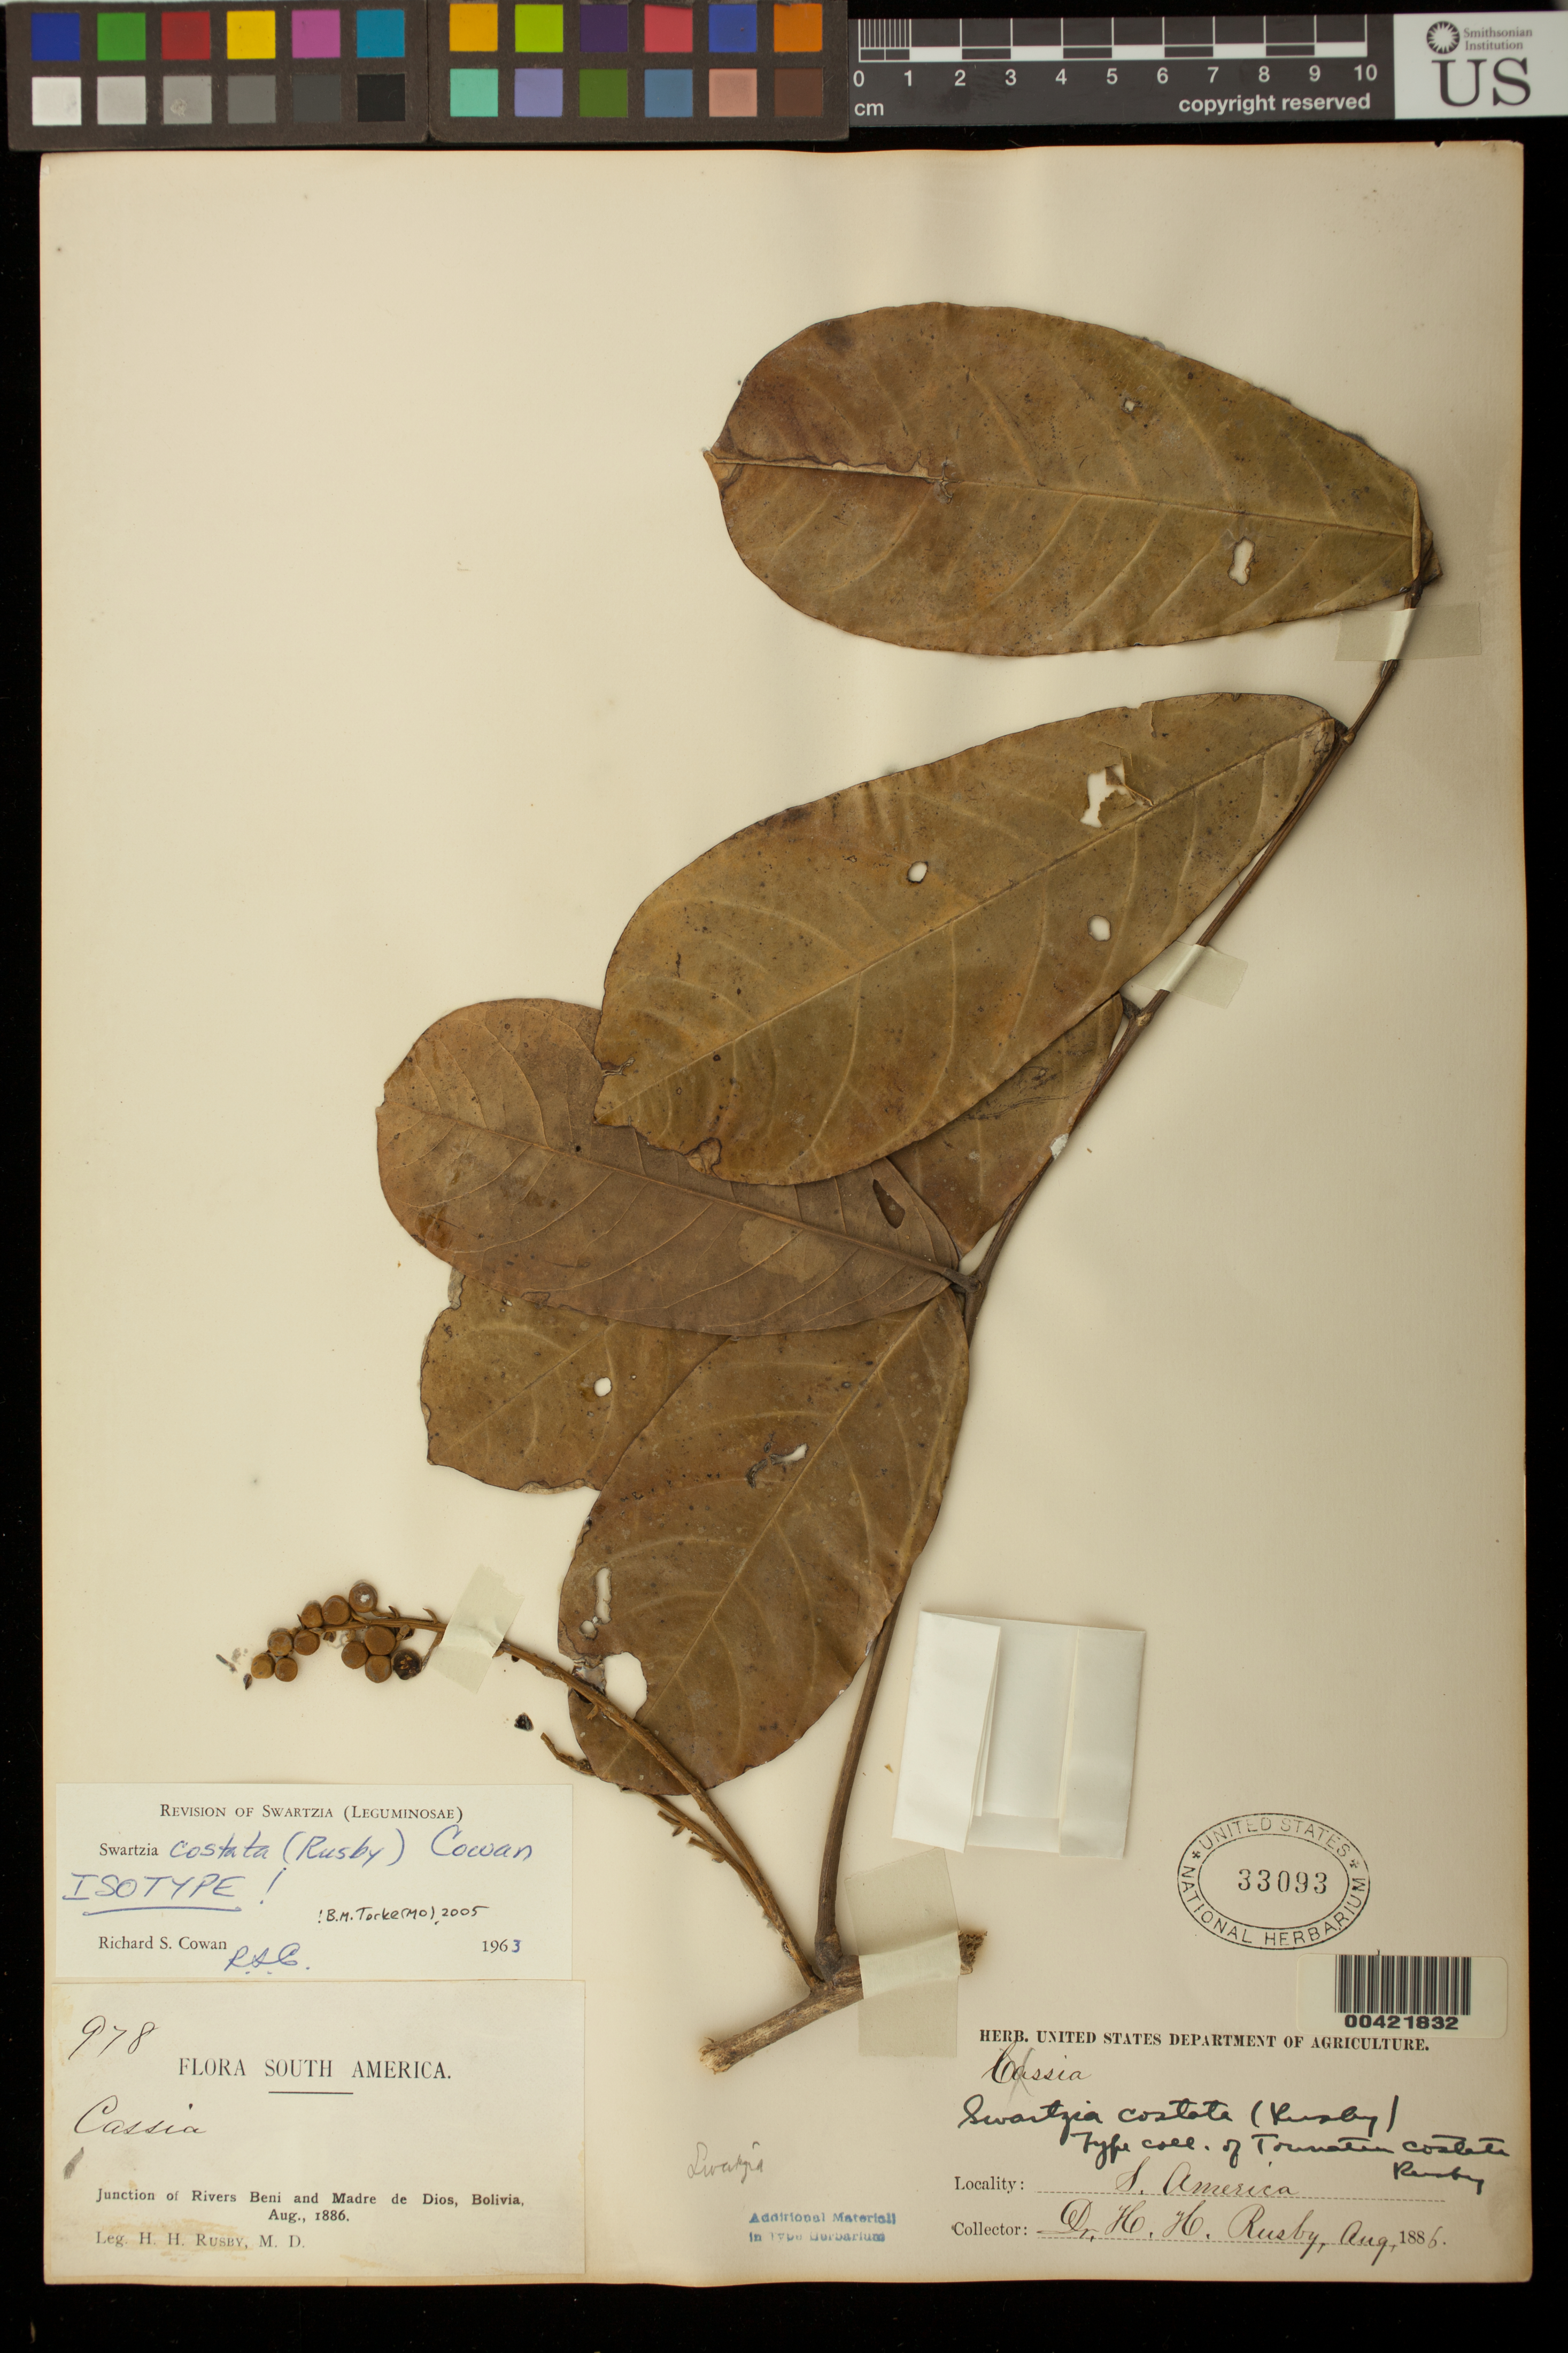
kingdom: Plantae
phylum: Tracheophyta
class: Magnoliopsida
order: Fabales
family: Fabaceae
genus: Tounatea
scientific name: Tounatea costata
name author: Rusby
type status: Isotype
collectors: H. H. Rusby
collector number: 978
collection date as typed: Aug 1886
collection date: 1886-08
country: Bolivia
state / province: Beni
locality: Junction of Rivers Beni and Madre de Dios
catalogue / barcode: US 33093